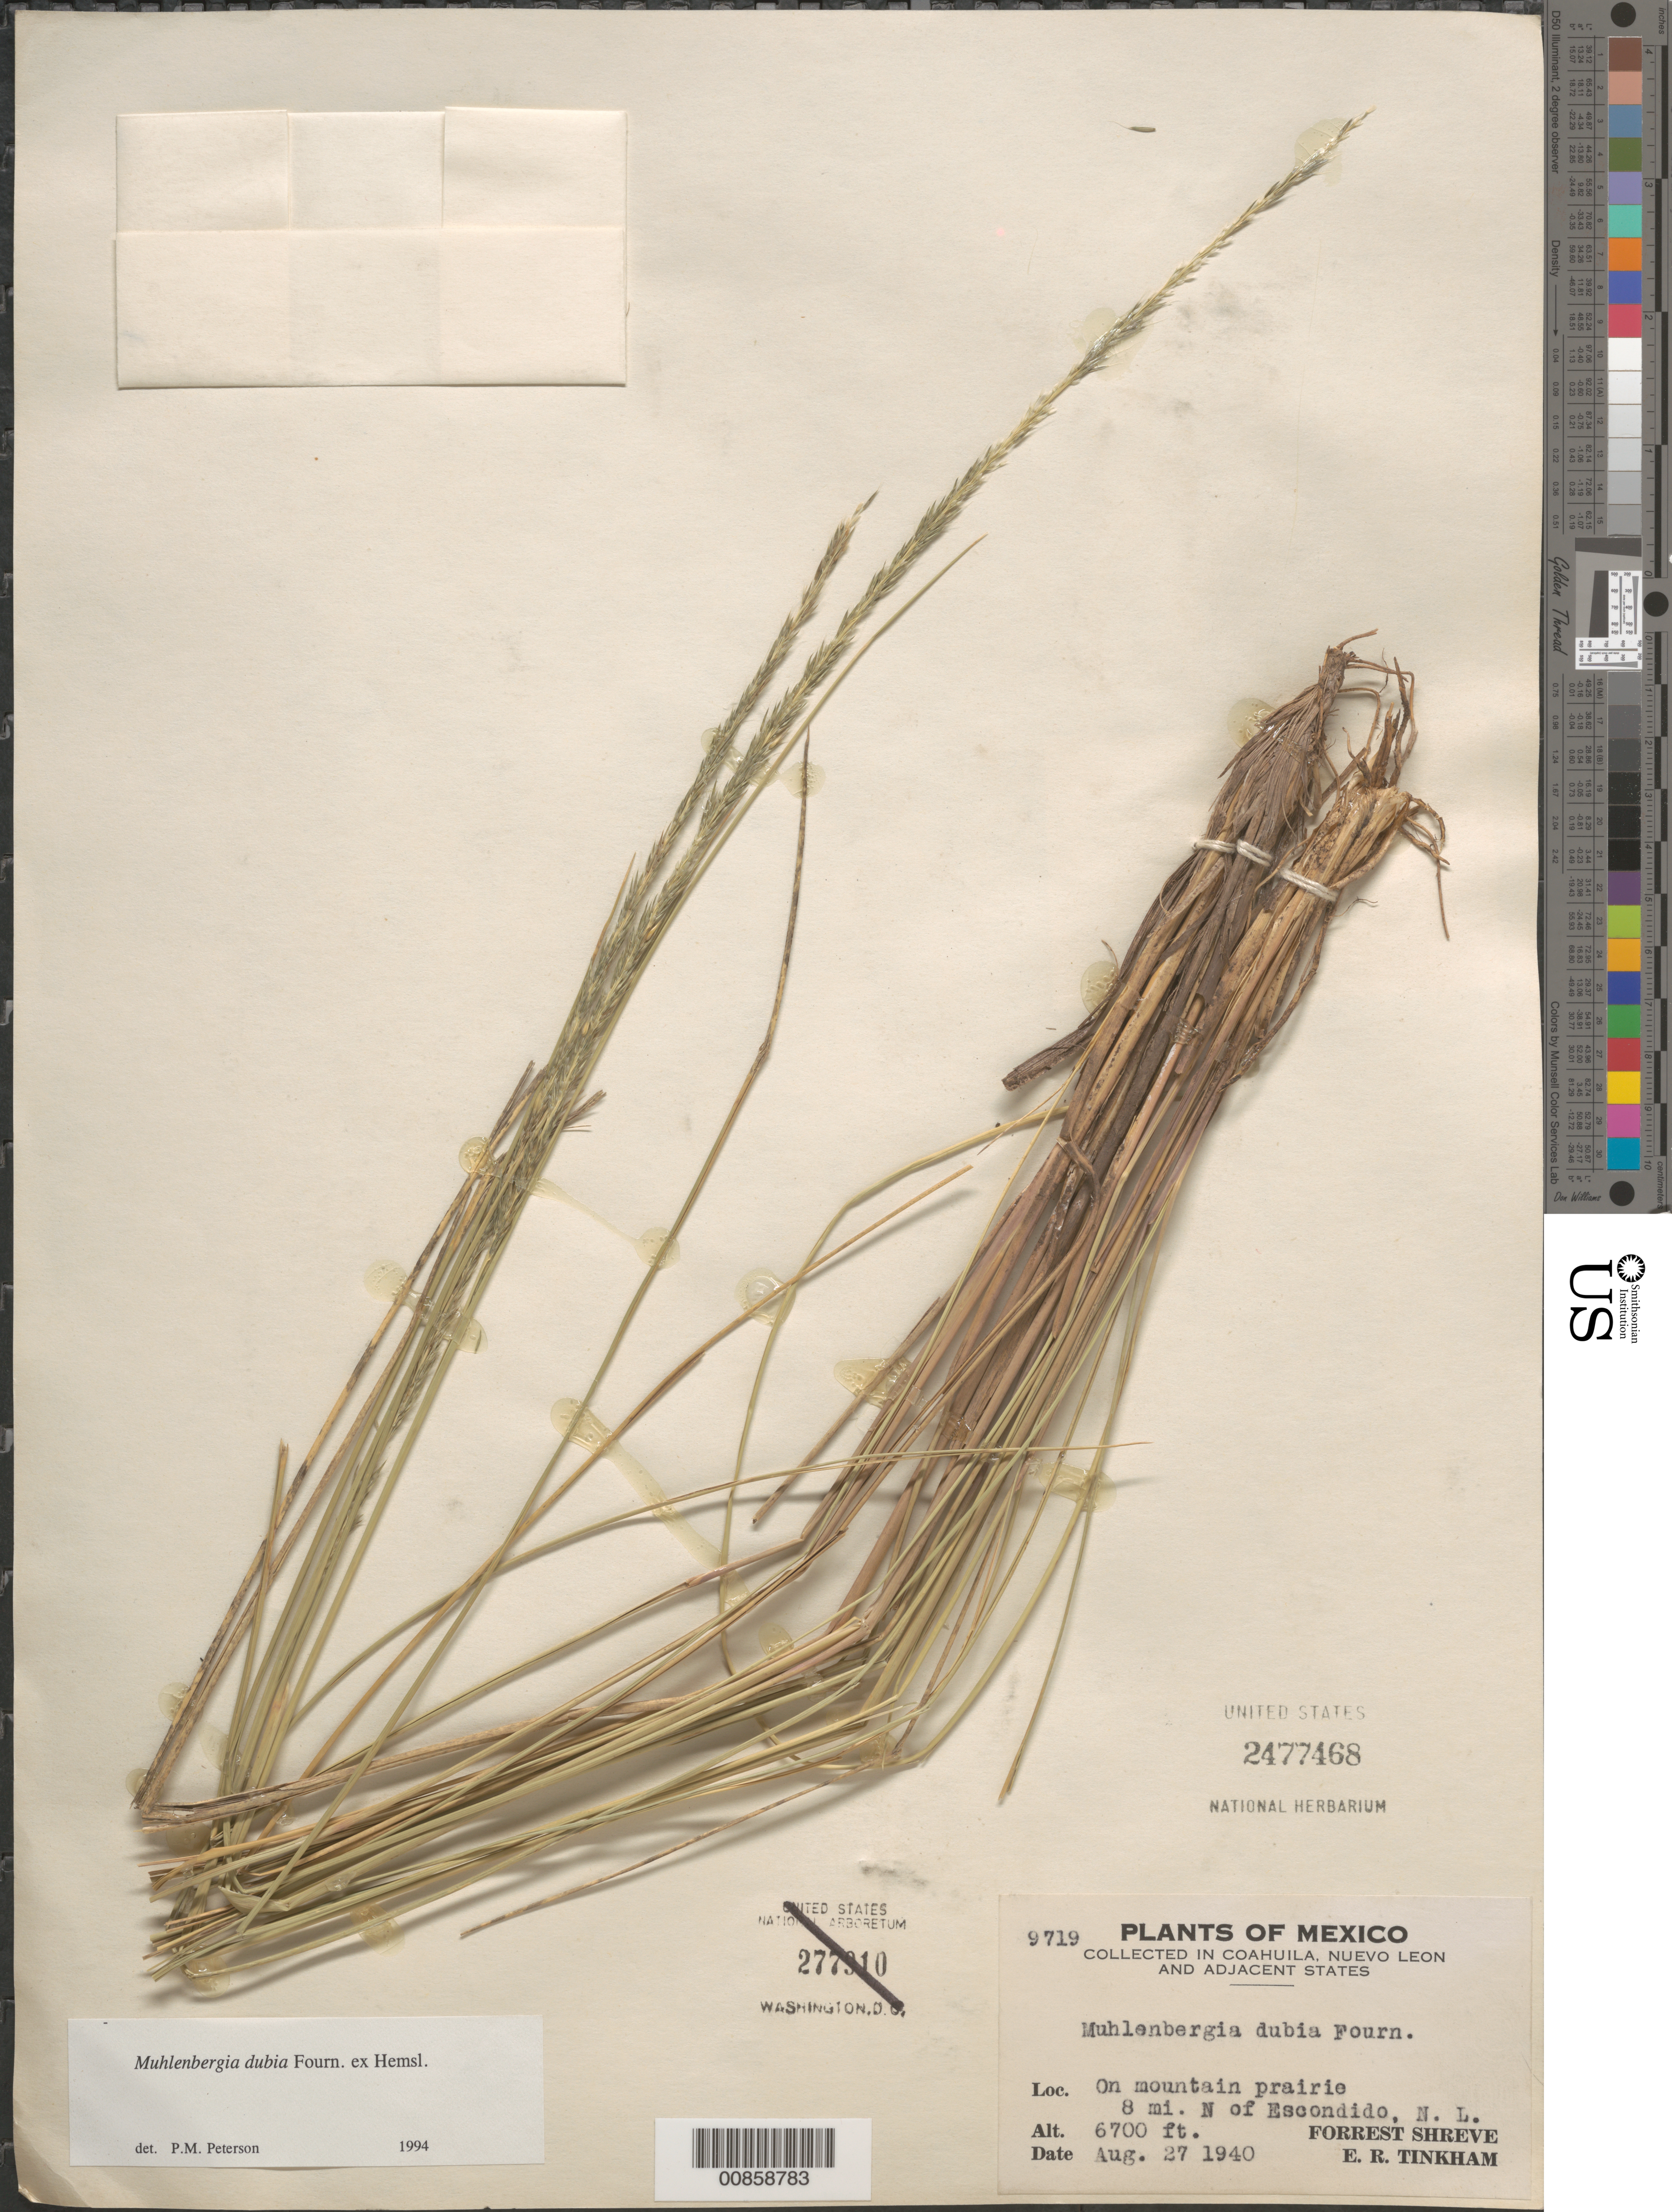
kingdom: Plantae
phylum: Tracheophyta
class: Liliopsida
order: Poales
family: Poaceae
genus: Muhlenbergia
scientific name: Muhlenbergia dubia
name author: E. Fourn.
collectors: F. Shreve & E. Tinkham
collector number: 9719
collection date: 1940-08-27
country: Mexico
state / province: Nuevo León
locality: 8 mi. N of Escondido.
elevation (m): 2042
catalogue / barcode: US 2477468